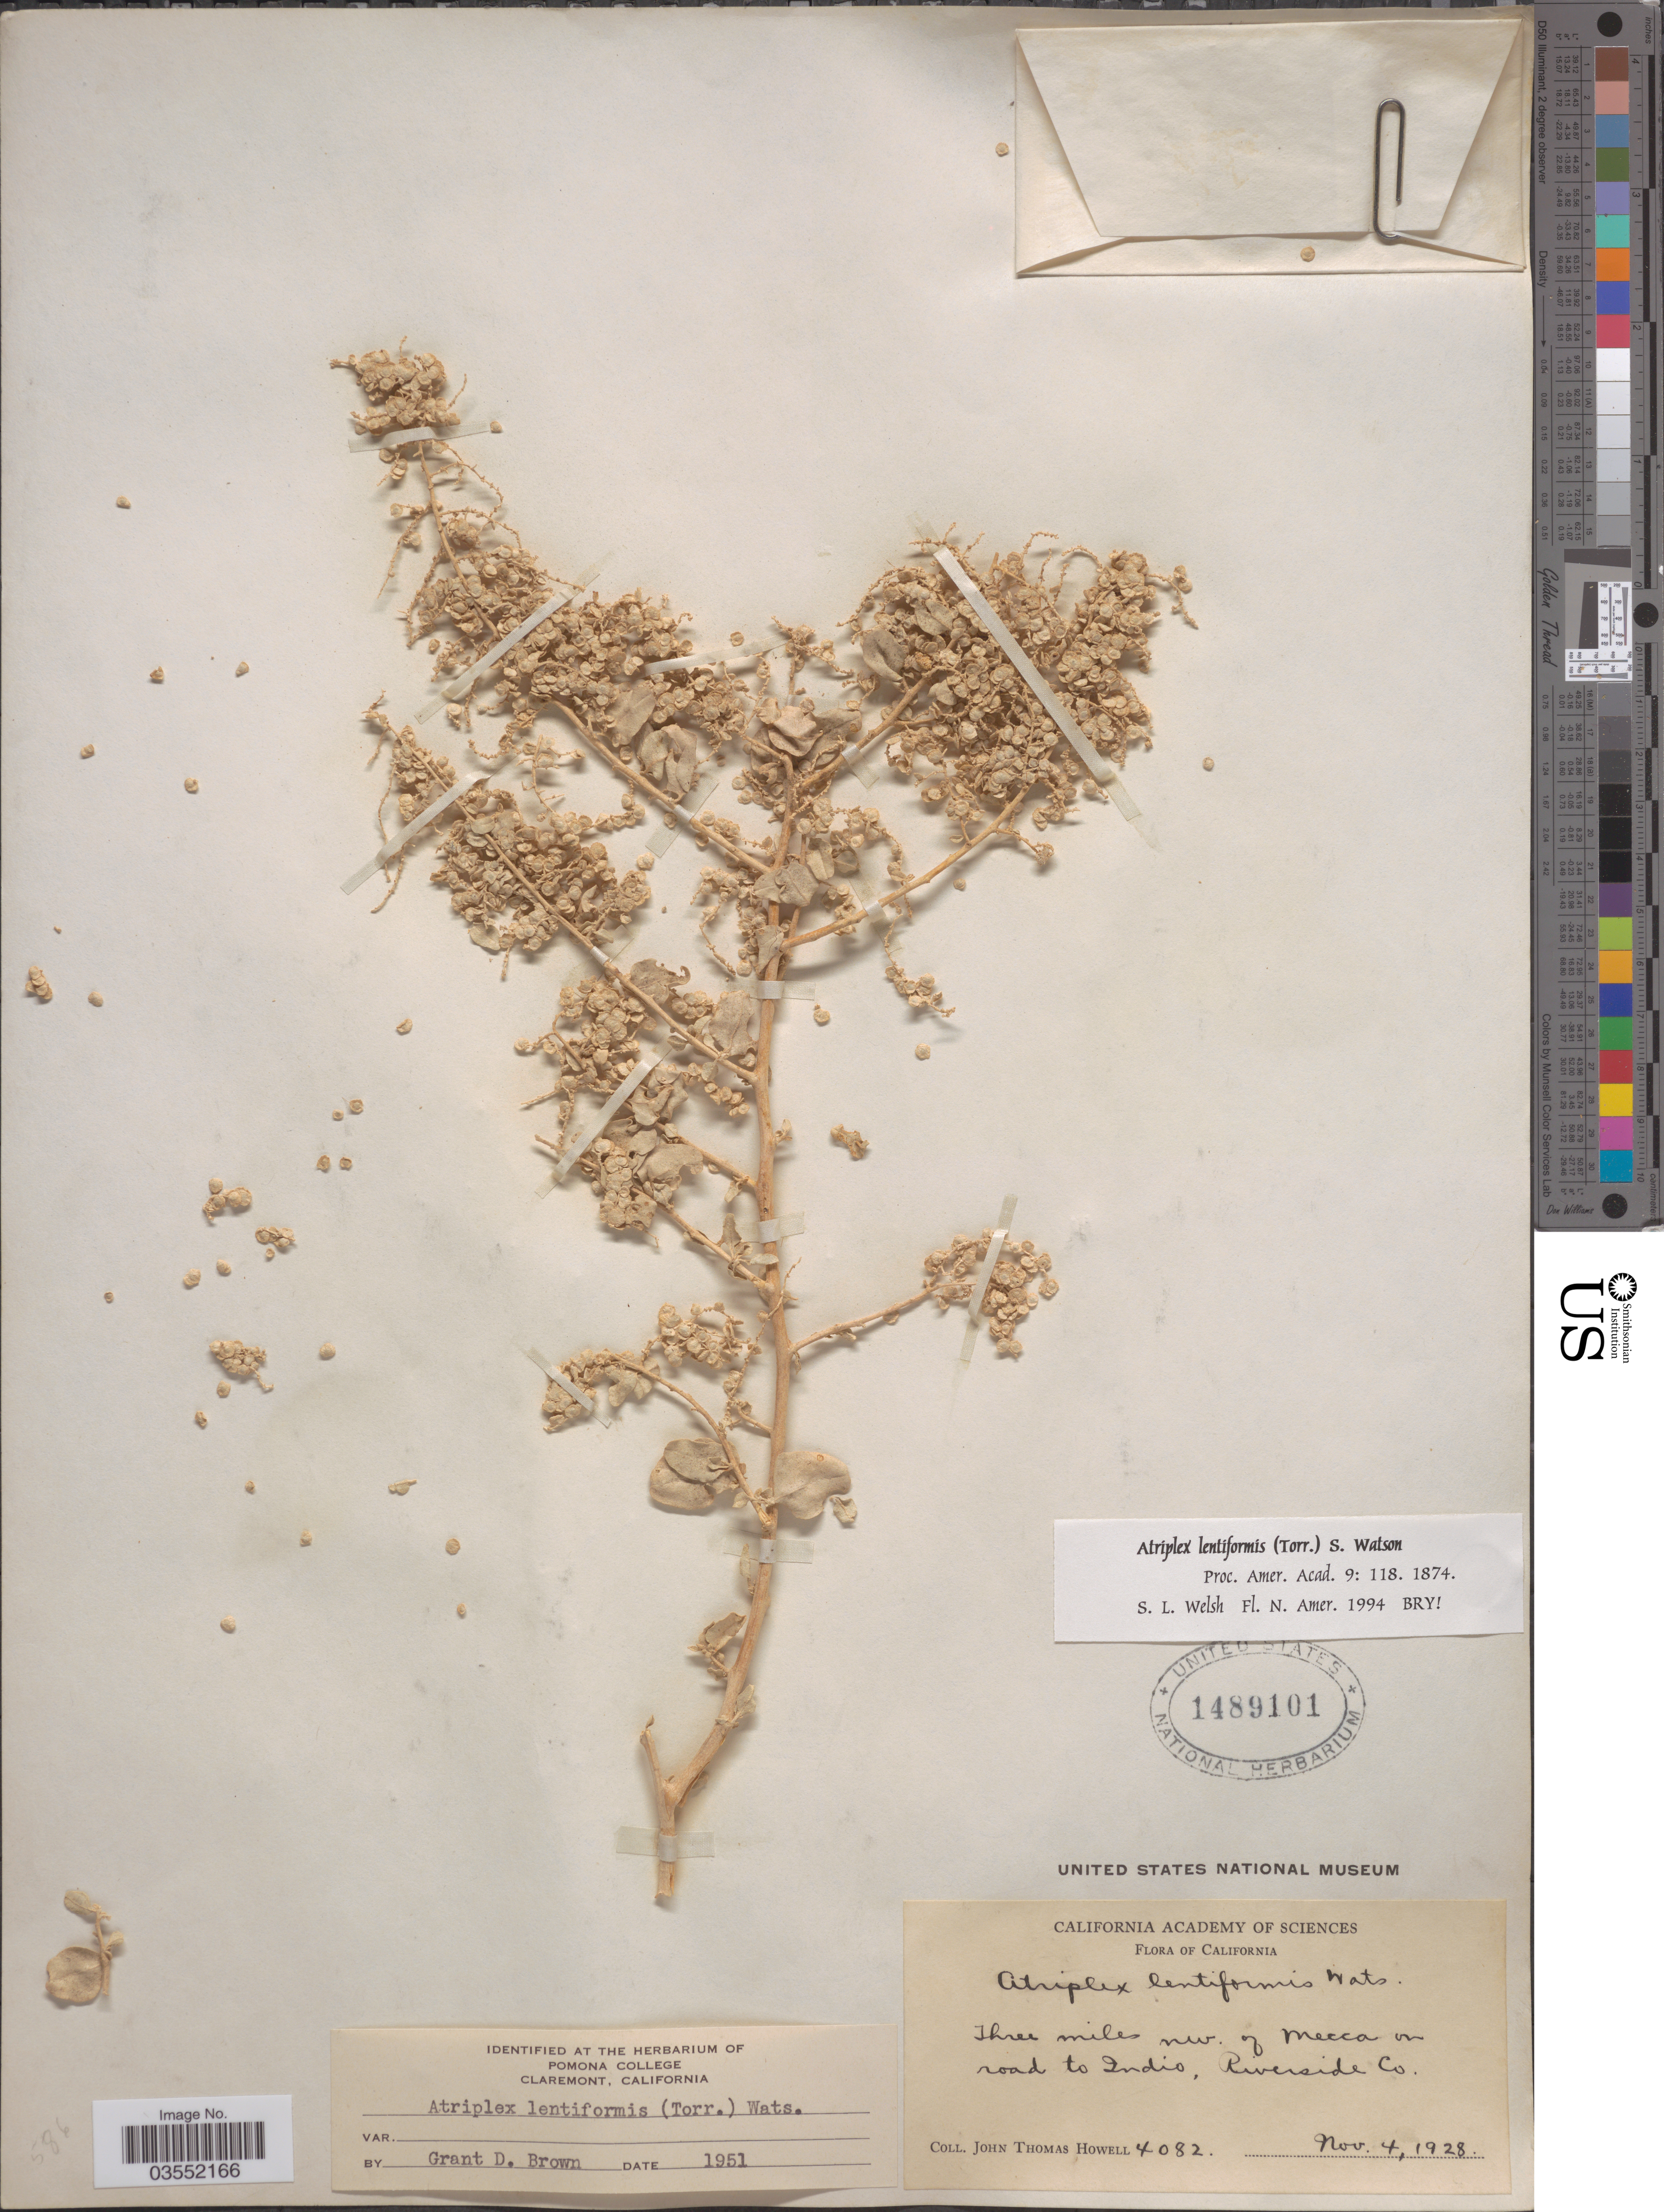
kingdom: Plantae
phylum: Tracheophyta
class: Magnoliopsida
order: Caryophyllales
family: Amaranthaceae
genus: Atriplex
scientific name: Atriplex lentiformis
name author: (Torr.) S. Watson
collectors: J. T. Howell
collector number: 4082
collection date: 1928-11-04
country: United States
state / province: California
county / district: Riverside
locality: Three miles nw. of Mecca on road to Indio, Riverside Co.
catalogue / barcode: US 1489101